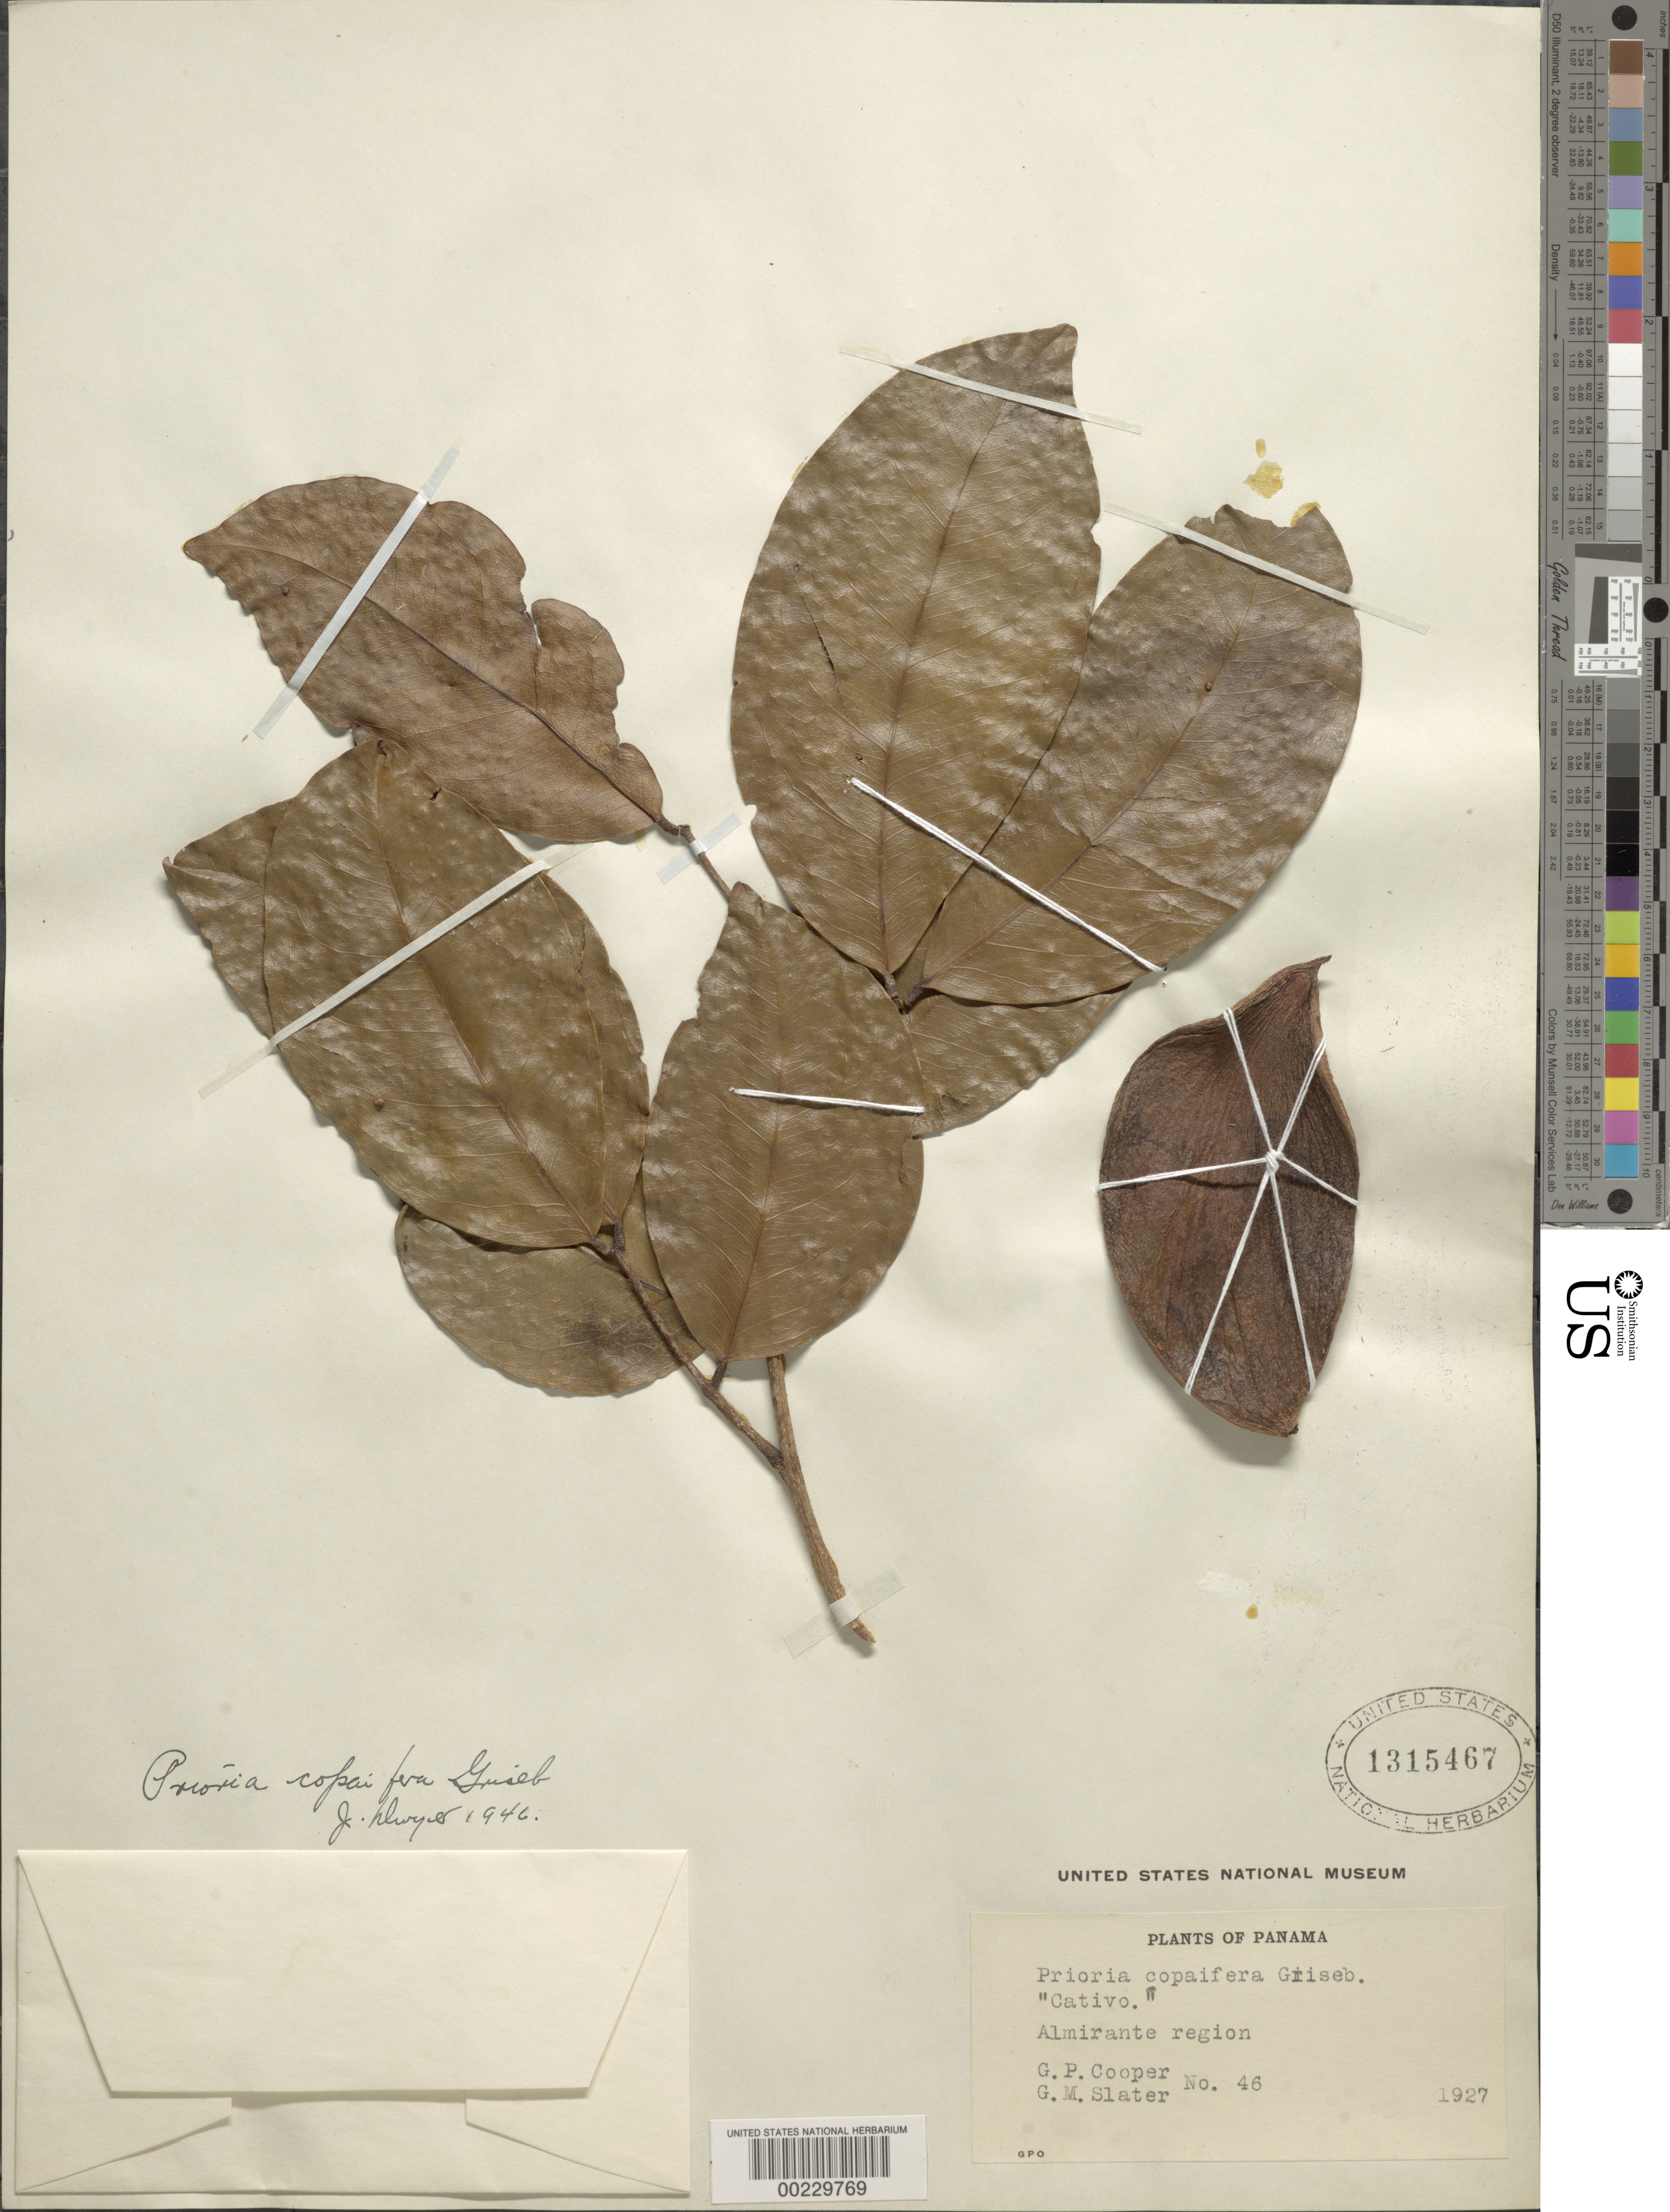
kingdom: Plantae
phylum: Tracheophyta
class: Magnoliopsida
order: Fabales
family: Fabaceae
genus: Prioria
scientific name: Prioria copaifera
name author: Griseb.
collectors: G. Cooper & G. Slater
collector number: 46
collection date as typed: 1927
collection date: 1927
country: Panama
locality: Almirante region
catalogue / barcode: US 1315467